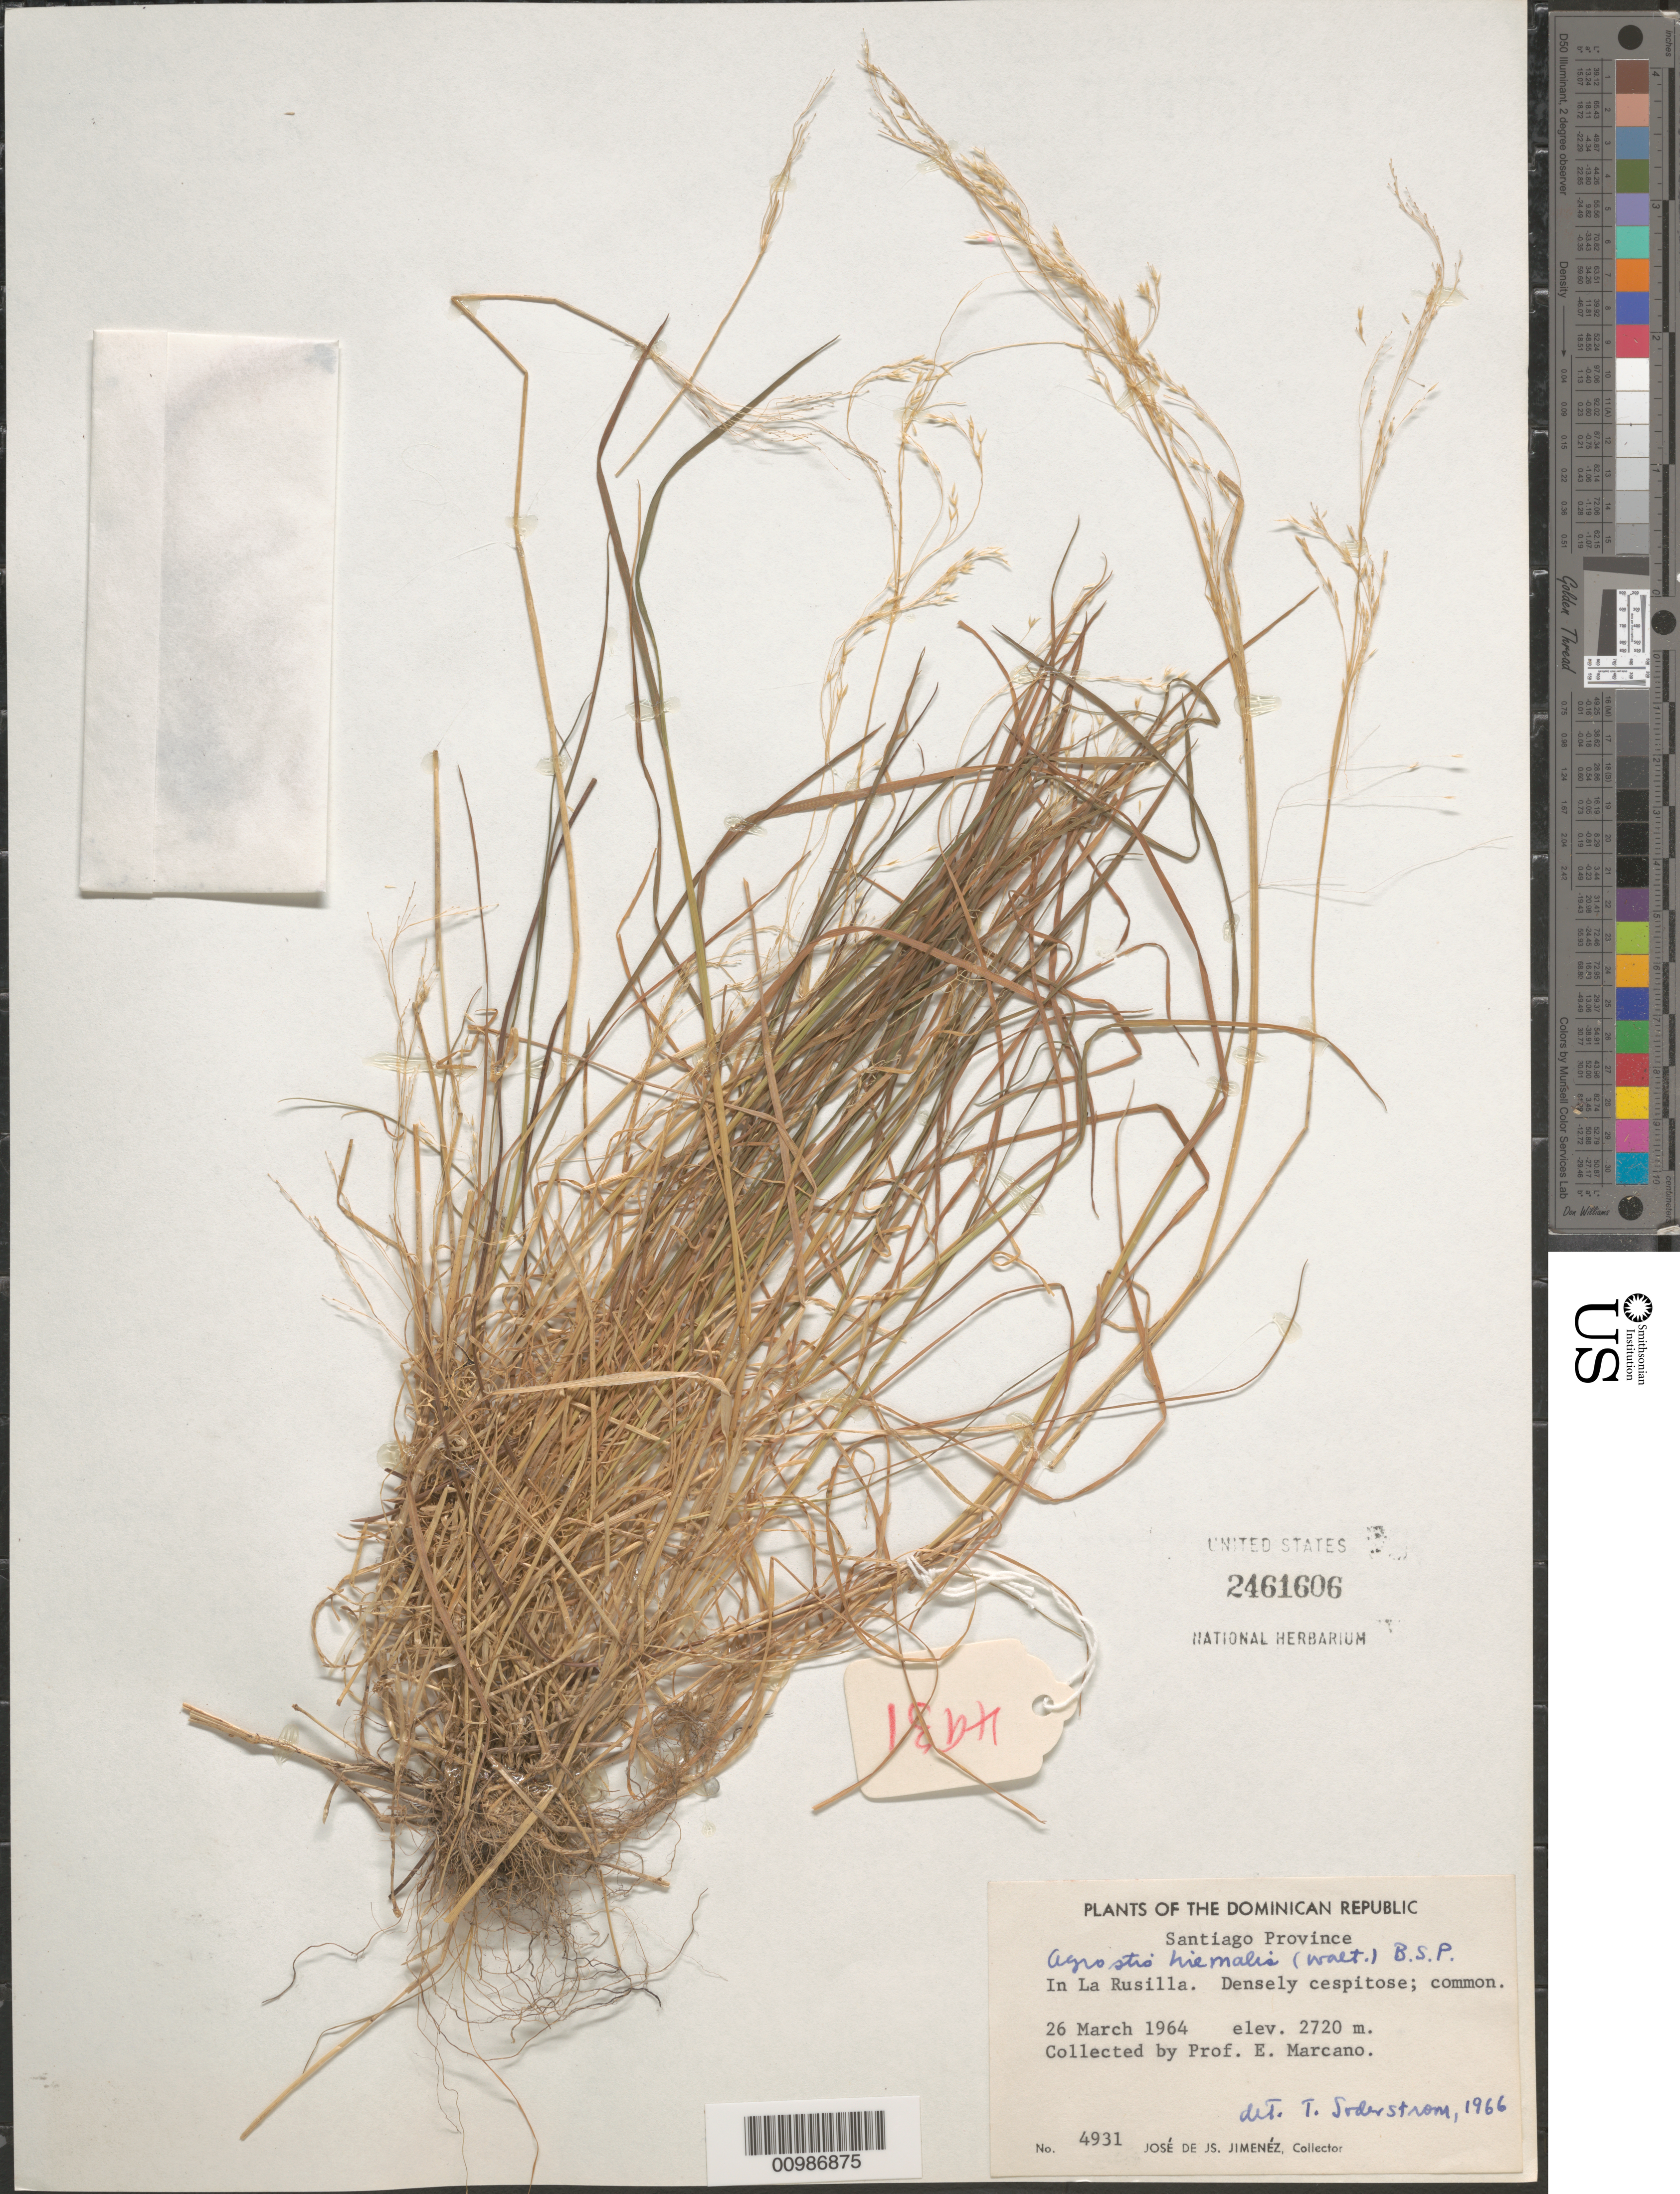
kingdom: Plantae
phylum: Tracheophyta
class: Liliopsida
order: Poales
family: Poaceae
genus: Agrostis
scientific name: Agrostis hyemalis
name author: (Walter) Britton et al.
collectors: E. J. Marcano F.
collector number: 4931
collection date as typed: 26 Mar 1964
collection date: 1964-03-26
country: Dominican Republic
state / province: Santiago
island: Hispaniola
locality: In La Rusilla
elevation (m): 2720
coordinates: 0 N, 0 E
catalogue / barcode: US 2461606